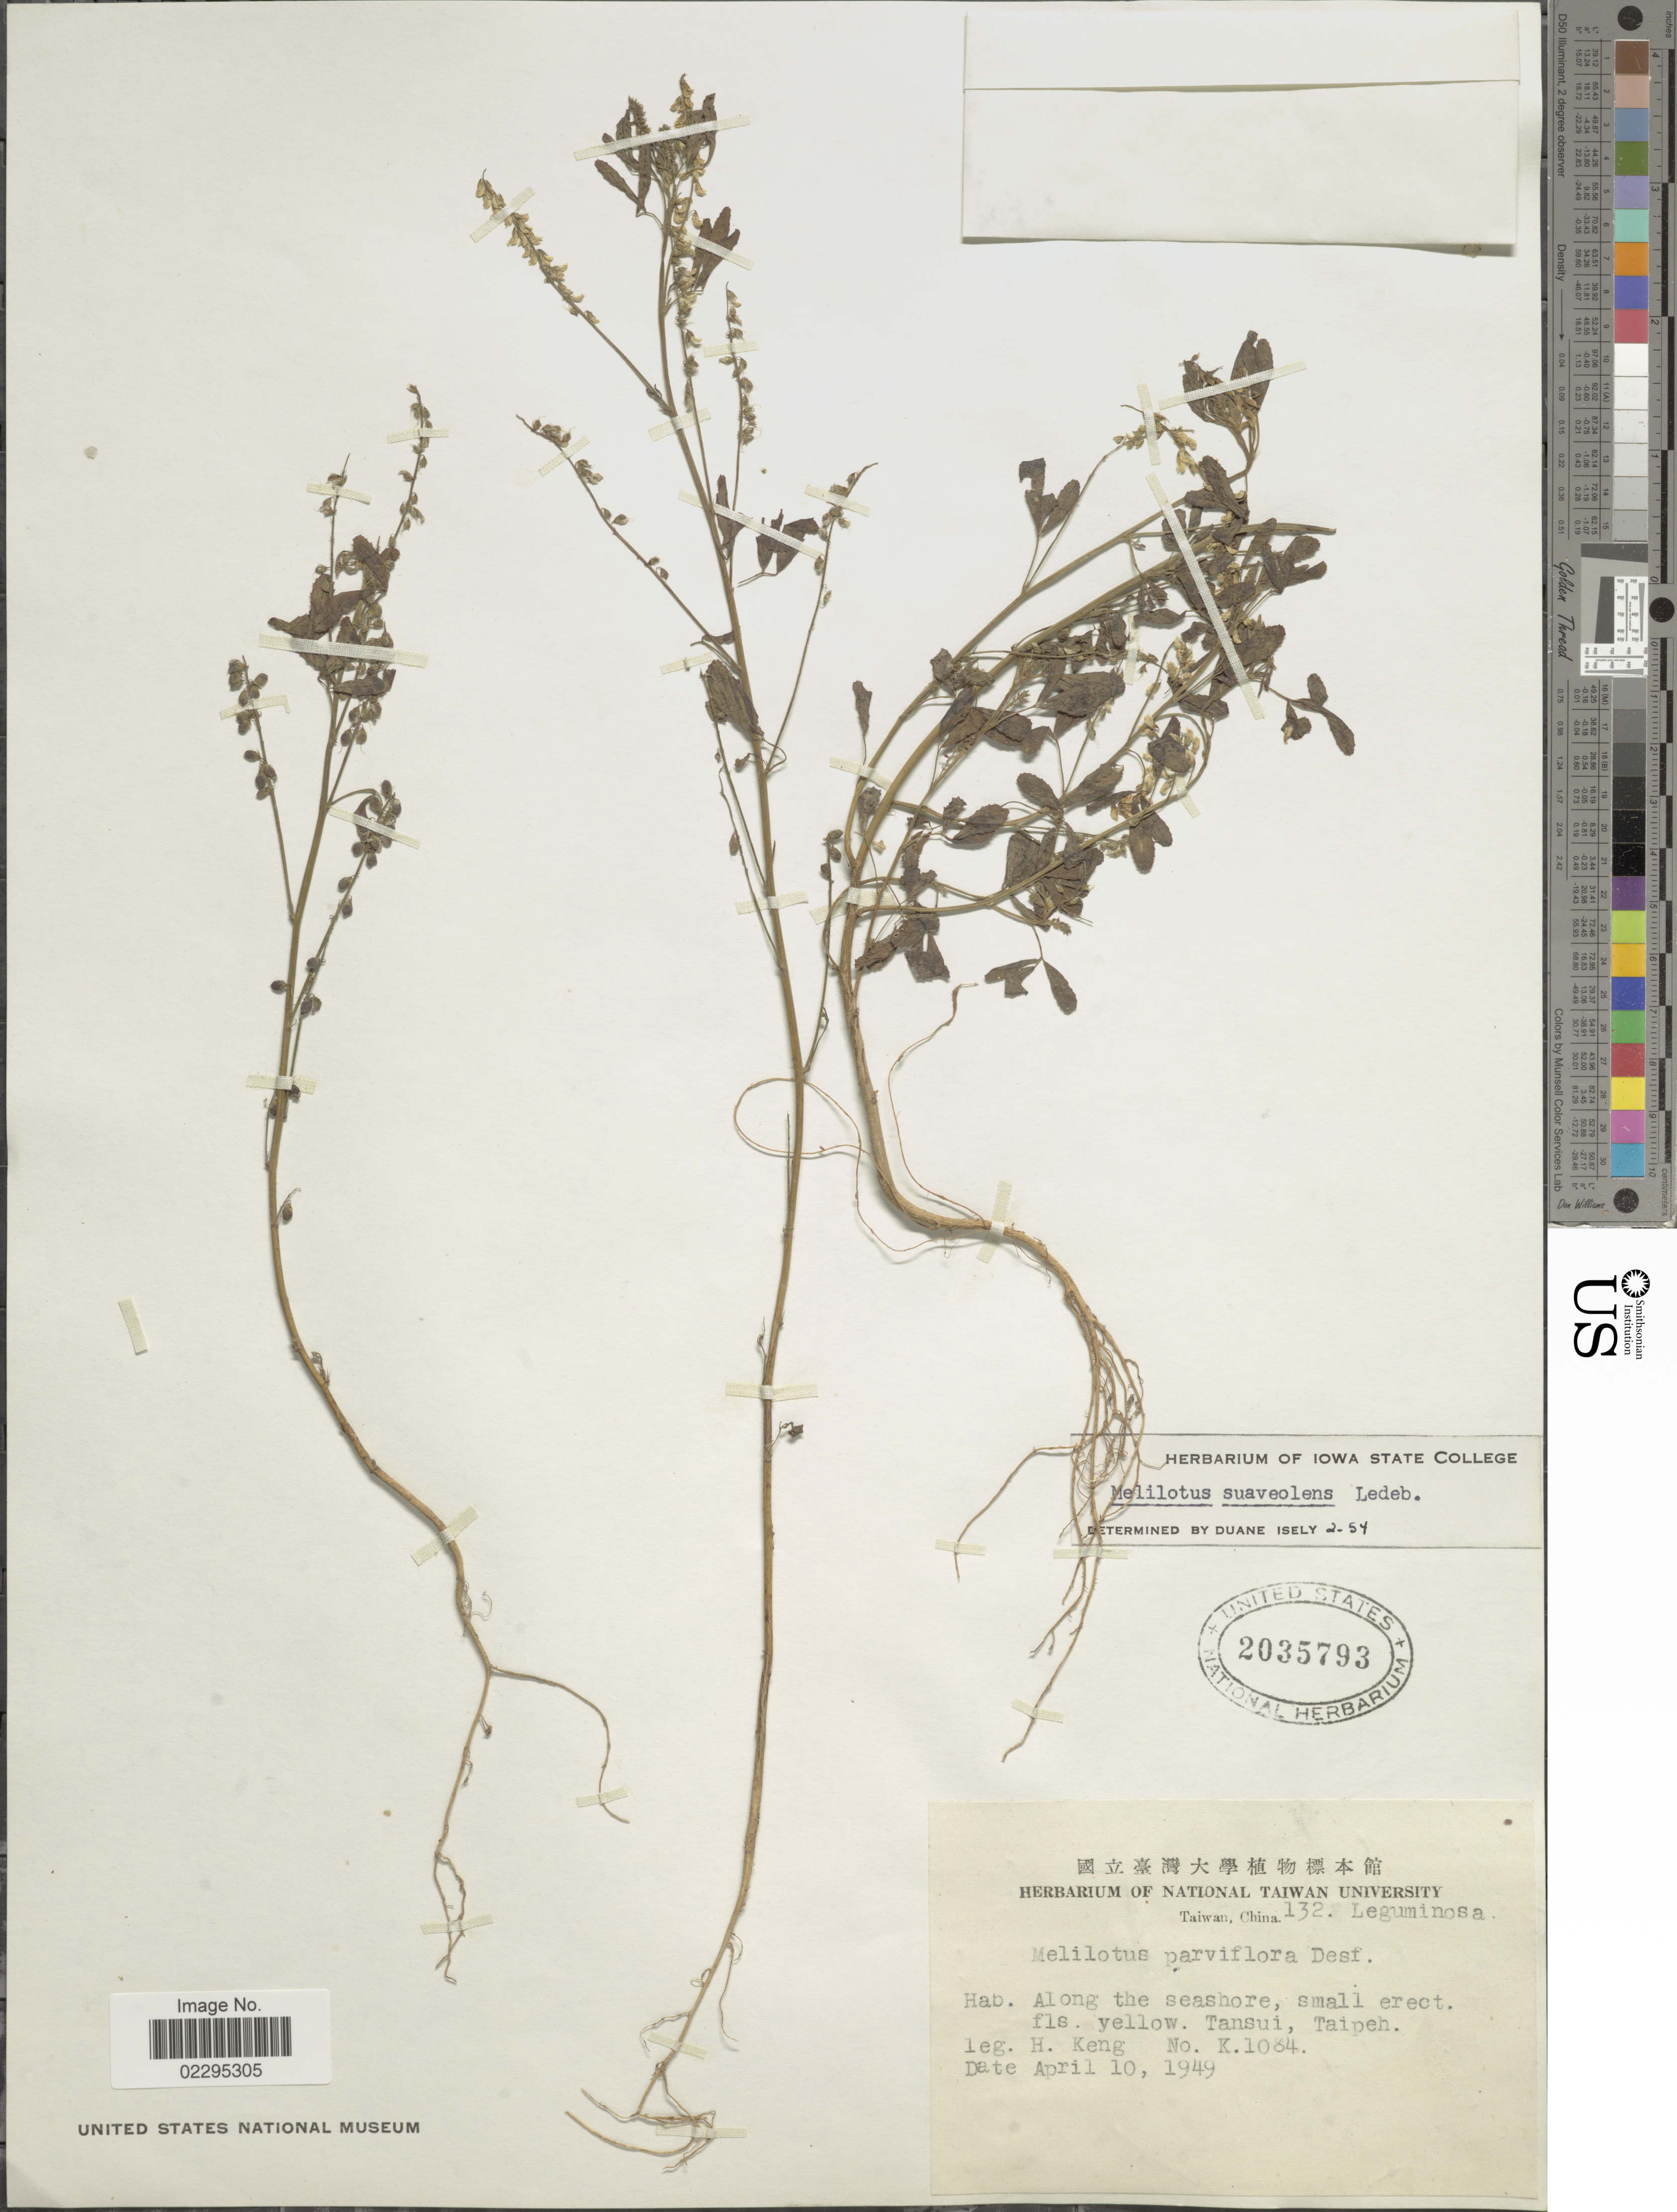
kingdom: Plantae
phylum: Tracheophyta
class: Magnoliopsida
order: Fabales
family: Fabaceae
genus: Melilotus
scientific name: Melilotus suaveolens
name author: Ledeb.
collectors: H. Keng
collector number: K1084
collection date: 1949-04-10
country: Taiwan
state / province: Taipei City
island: Taiwan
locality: Along the seashore, Tansui, Taipeh.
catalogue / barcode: US 2035793